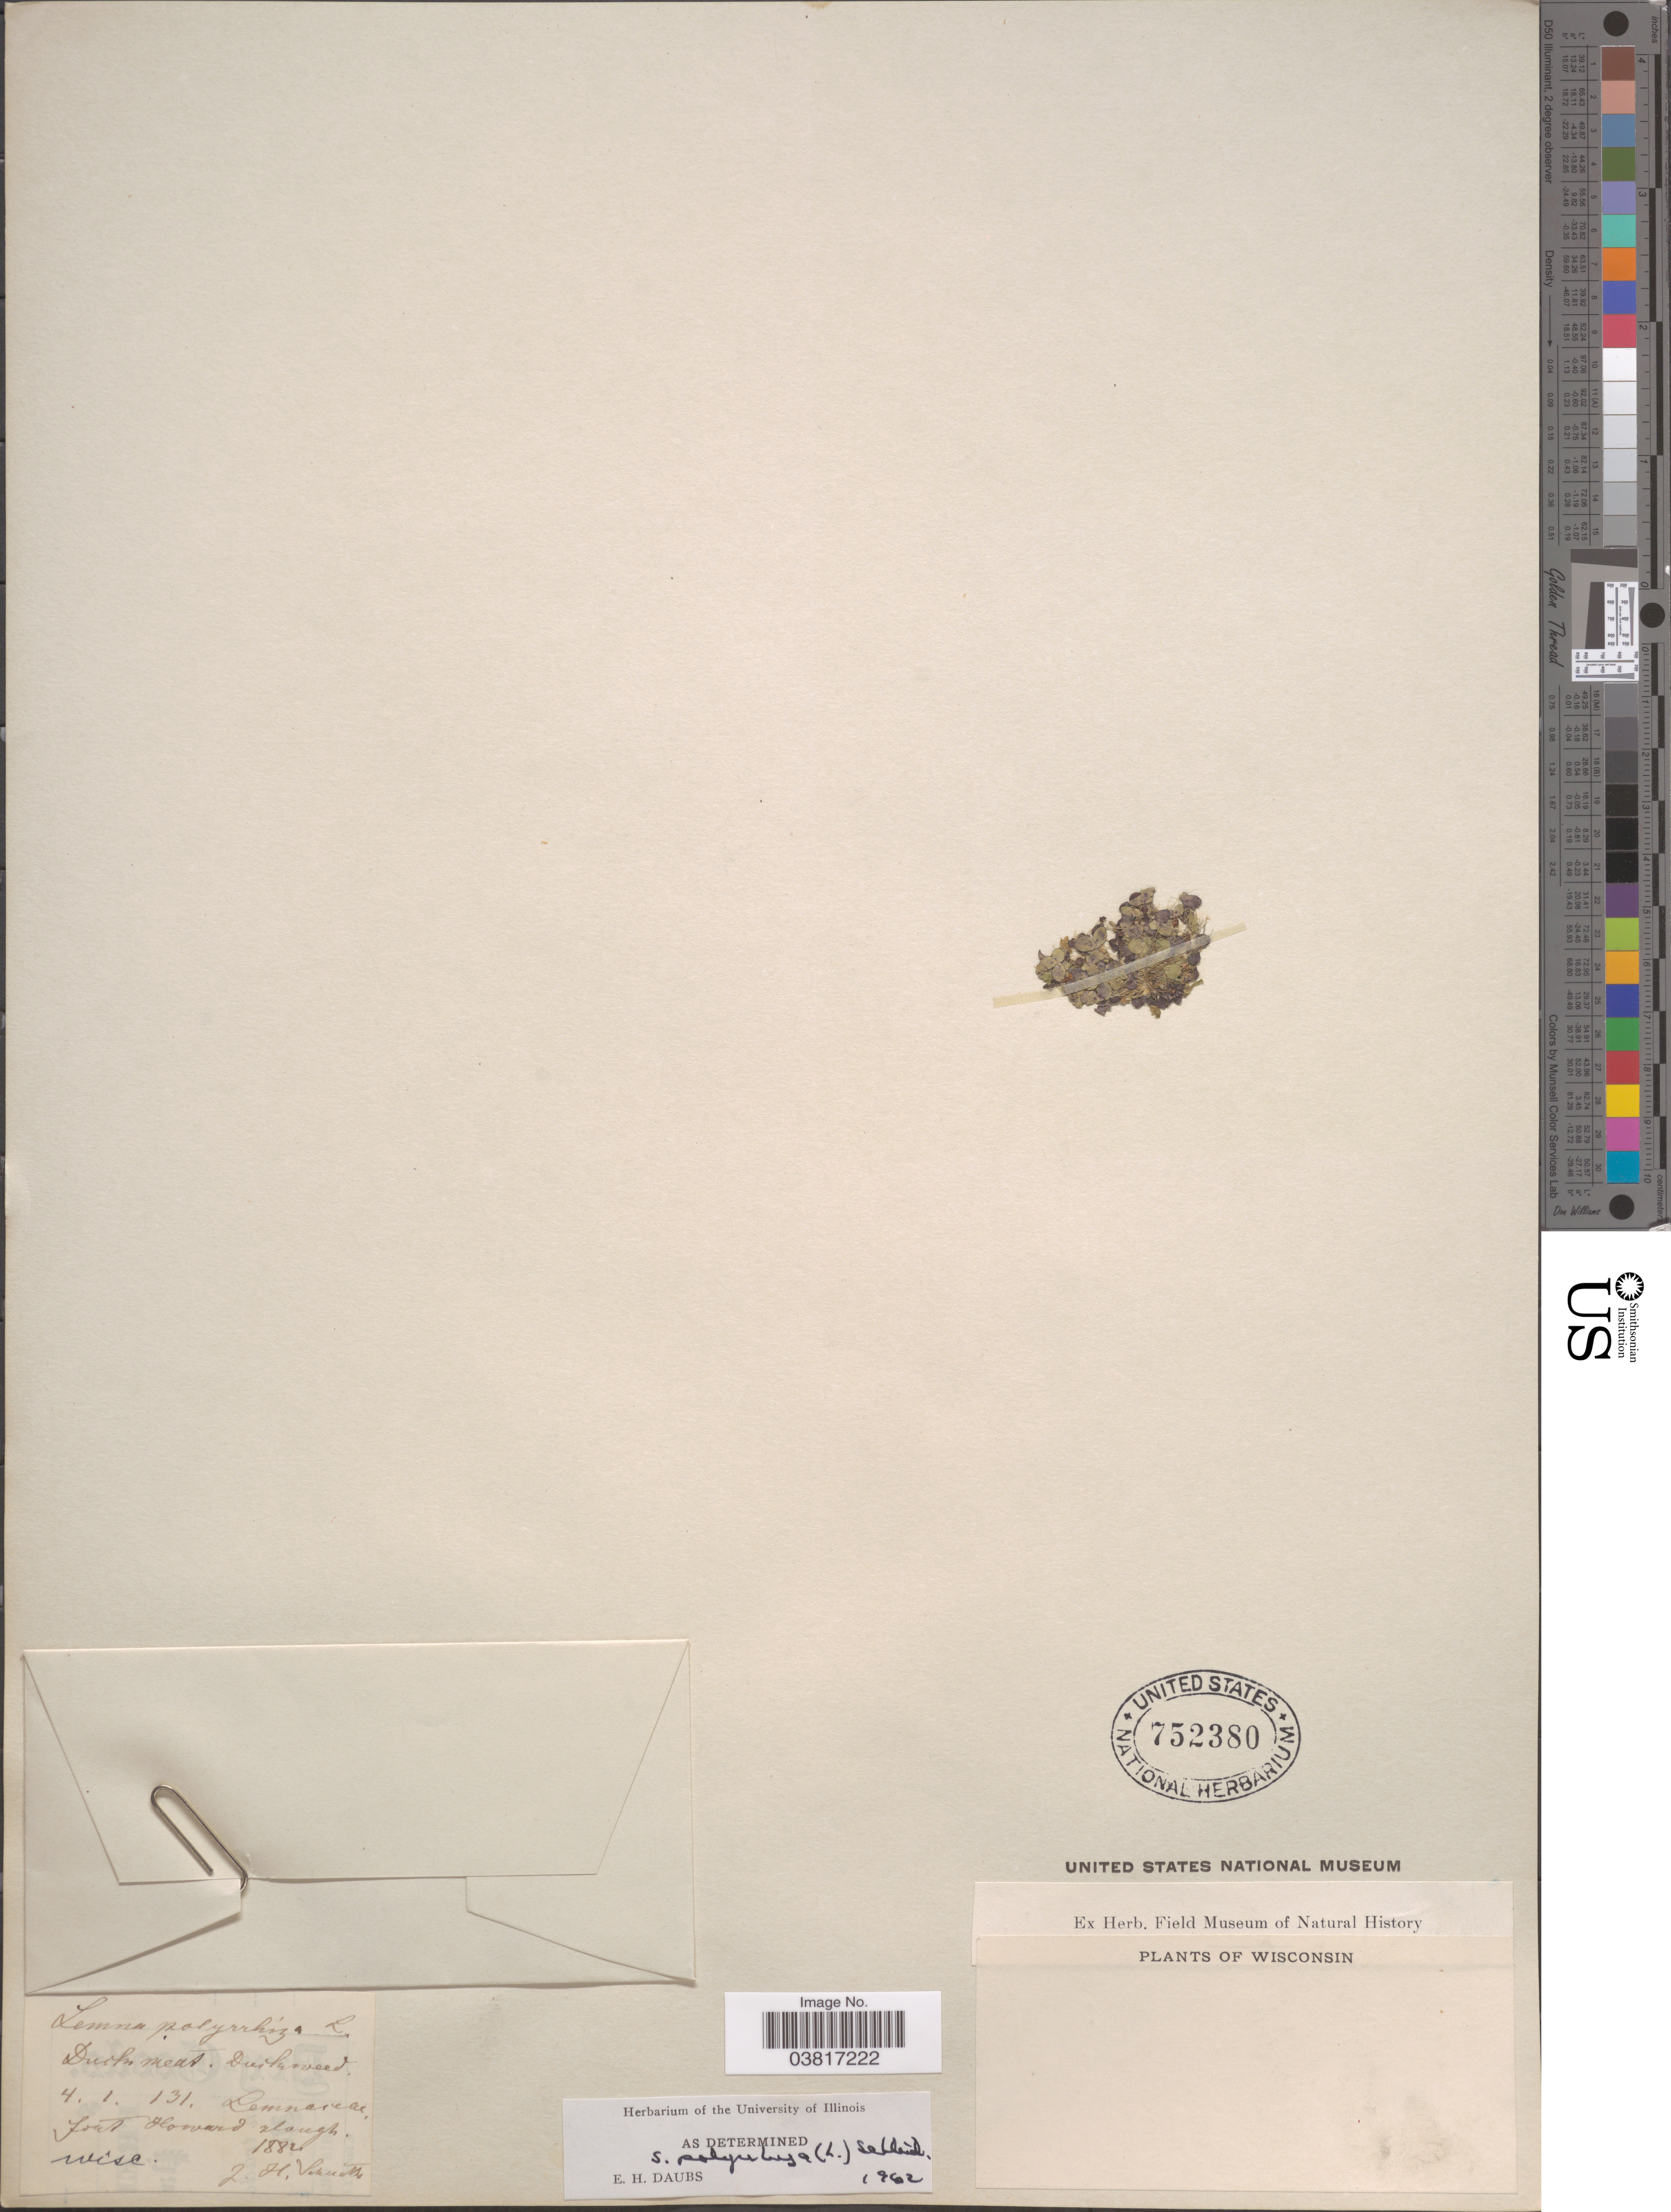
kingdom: Plantae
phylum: Tracheophyta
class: Liliopsida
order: Alismatales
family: Araceae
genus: Spirodela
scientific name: Spirodela polyrrhiza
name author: (L.) Schleid.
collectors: J. H. Schuette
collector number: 41131*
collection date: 1882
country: United States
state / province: Wisconsin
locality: Fort Howard slough.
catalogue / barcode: US 752380